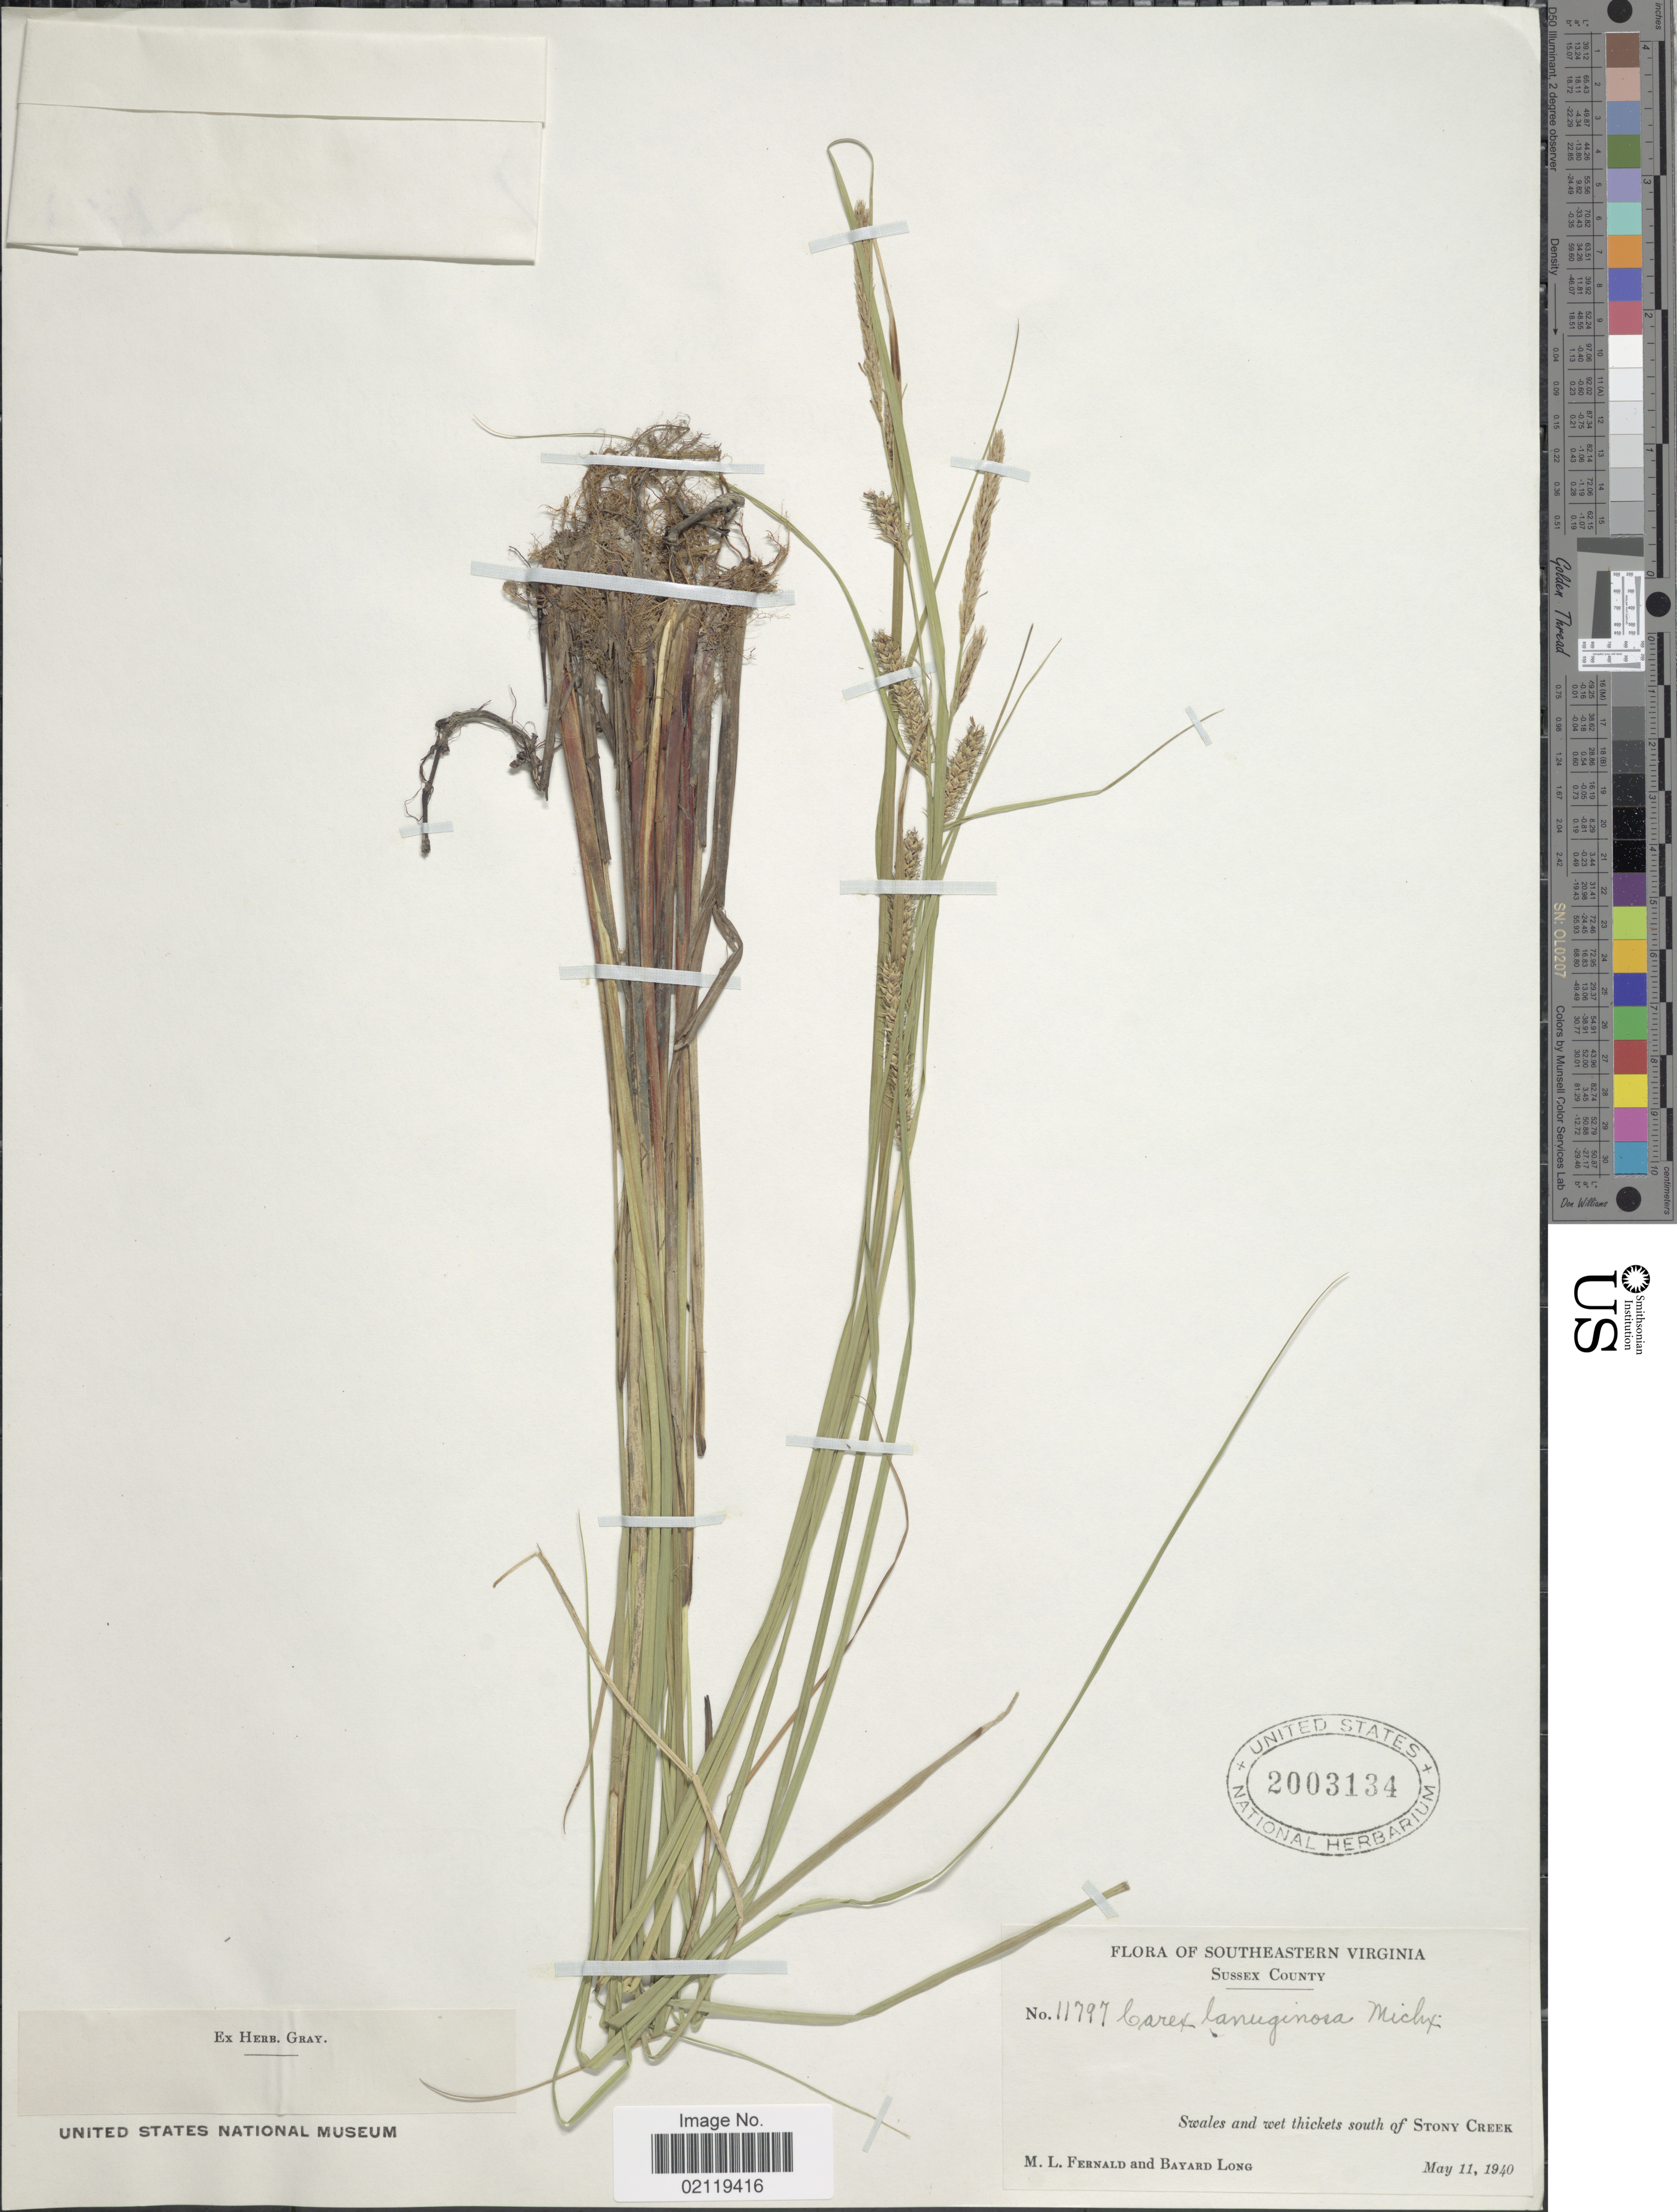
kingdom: Plantae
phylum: Tracheophyta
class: Liliopsida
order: Poales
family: Cyperaceae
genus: Carex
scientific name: Carex pellita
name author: Muhl. ex Willd.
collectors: M. L. Fernald & B. Long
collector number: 11797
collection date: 1940-05-11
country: United States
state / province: Virginia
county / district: Sussex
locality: Southeastern Virginia. Sussex County. Swales and wet thickets south of Stony Creek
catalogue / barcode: US 2003134